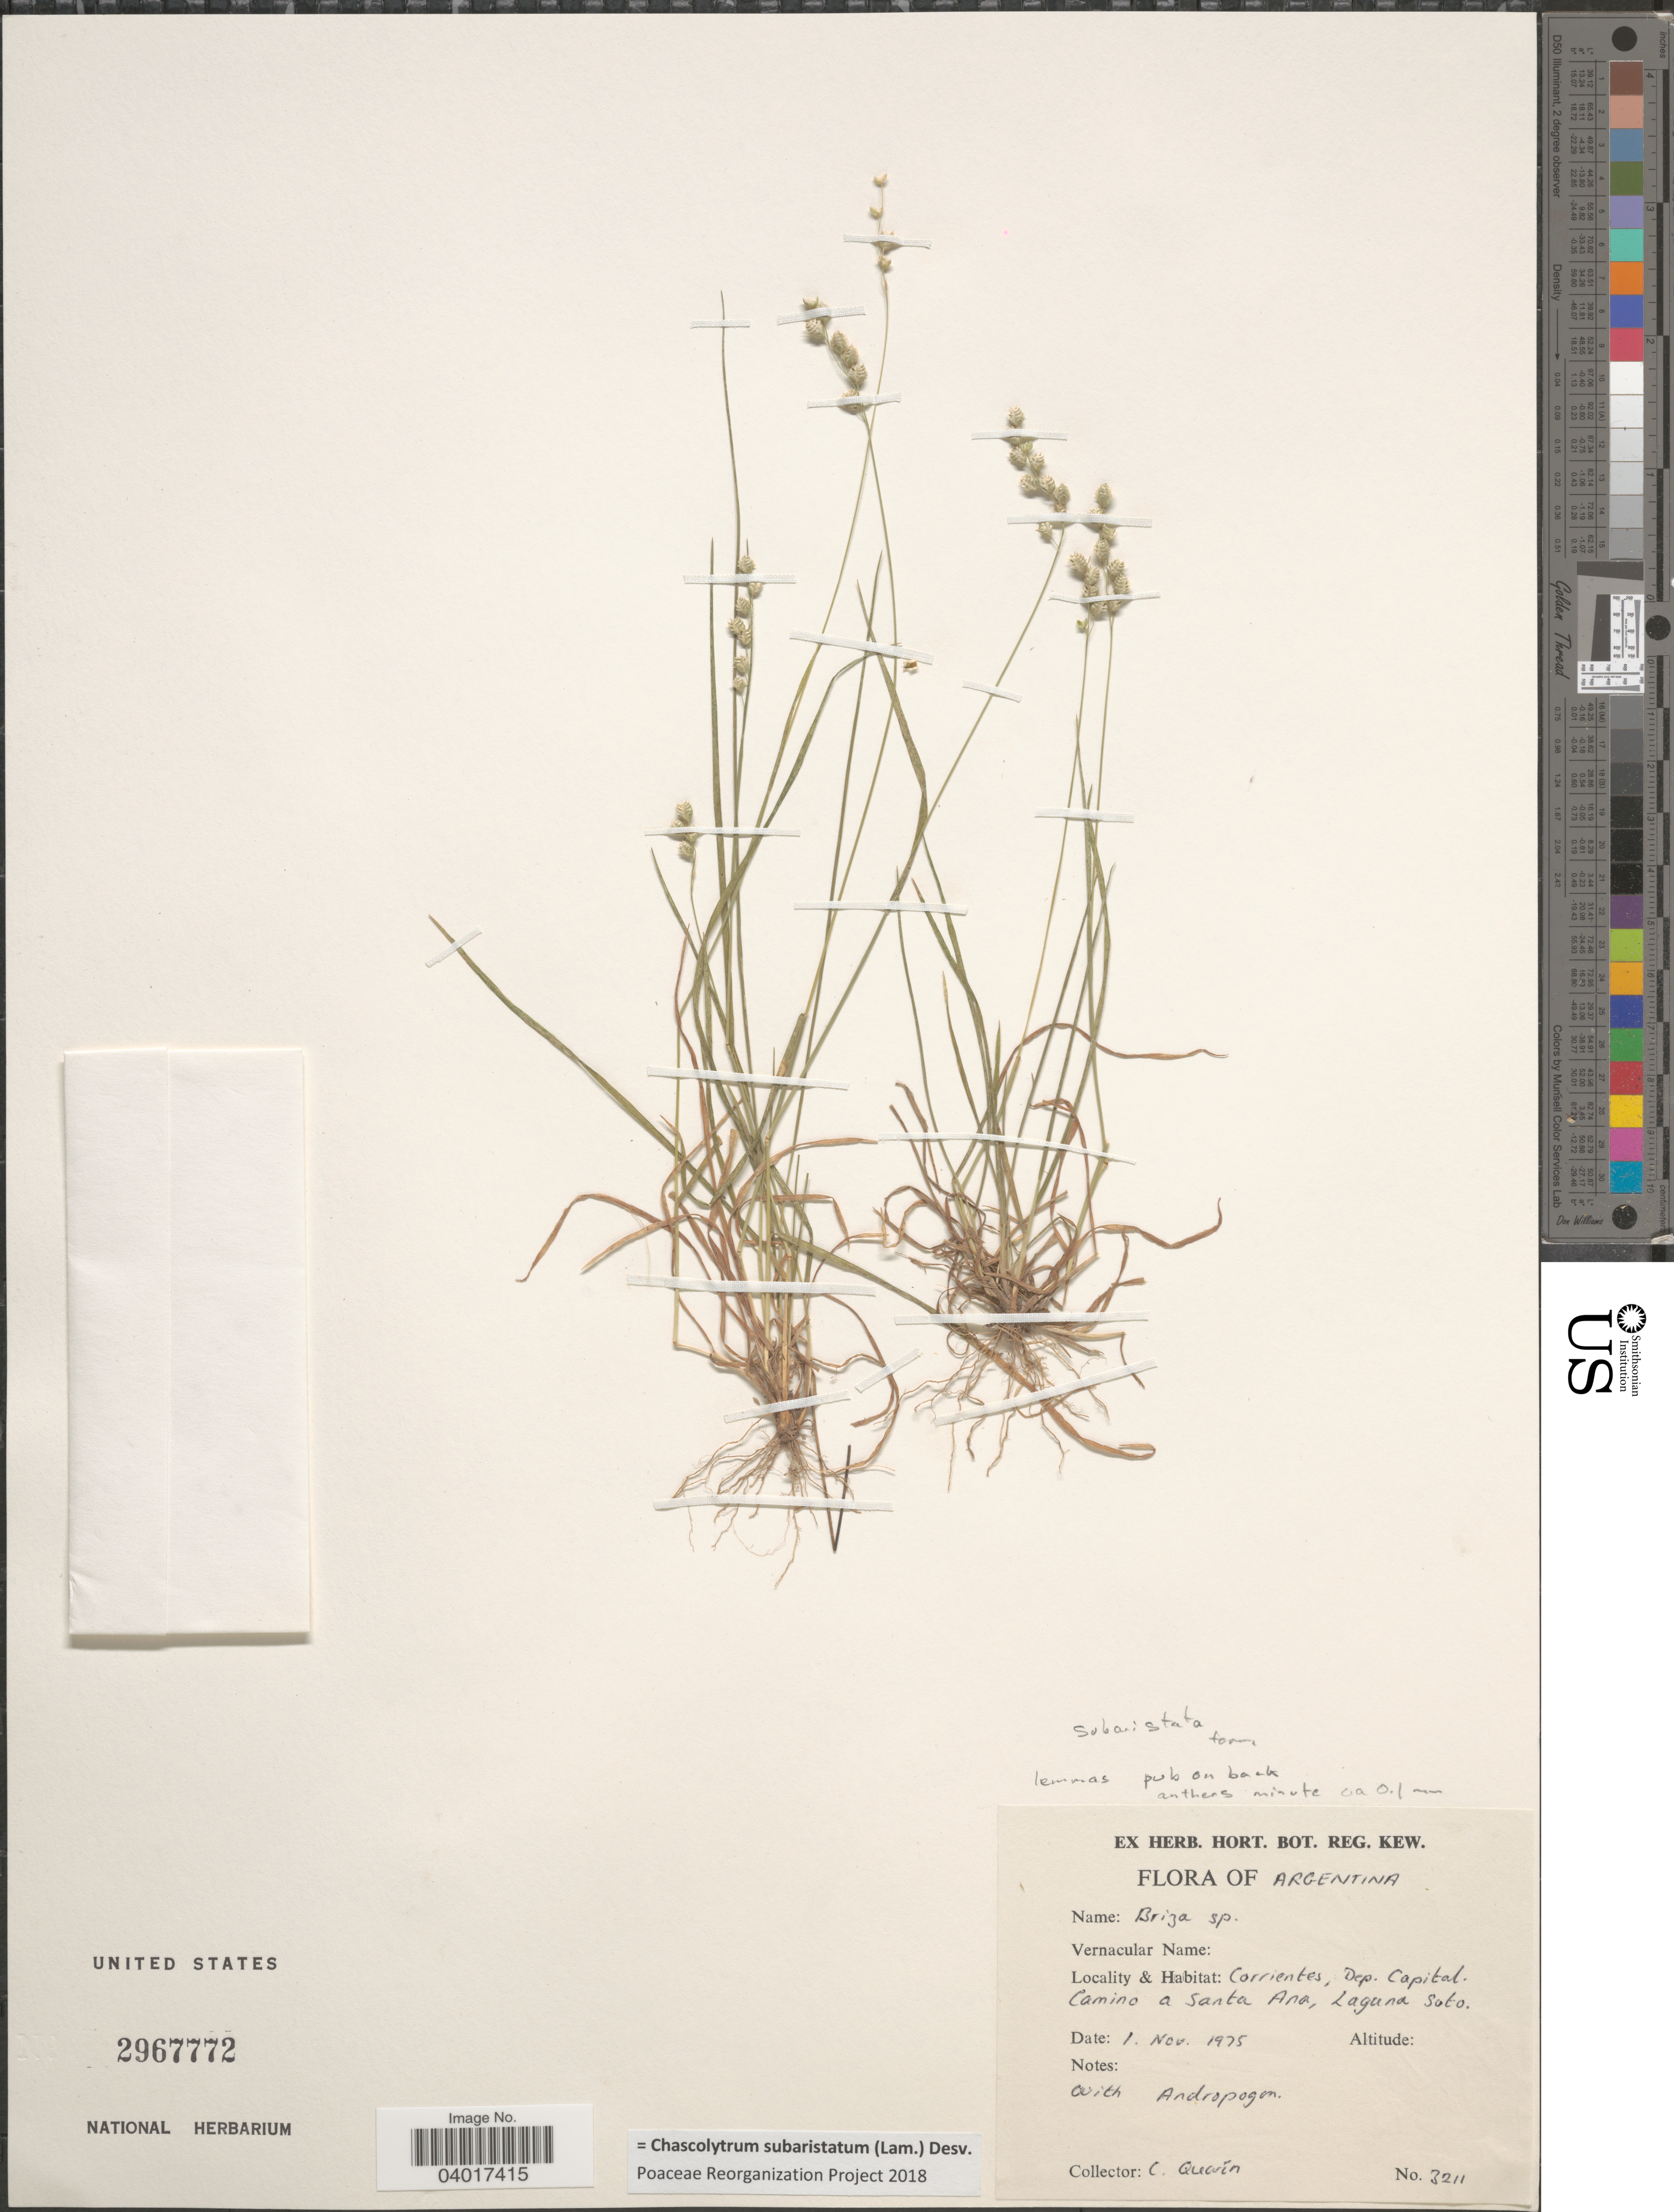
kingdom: Plantae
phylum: Tracheophyta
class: Liliopsida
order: Poales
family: Poaceae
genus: Chascolytrum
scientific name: Chascolytrum subaristatum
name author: (Lam.) Desv.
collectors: C. Quarín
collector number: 3211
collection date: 1975-11-01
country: Argentina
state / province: Corrientes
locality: Dep. Capital. Camino a Santa Ana, Laguna Soto.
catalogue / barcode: US 2967772